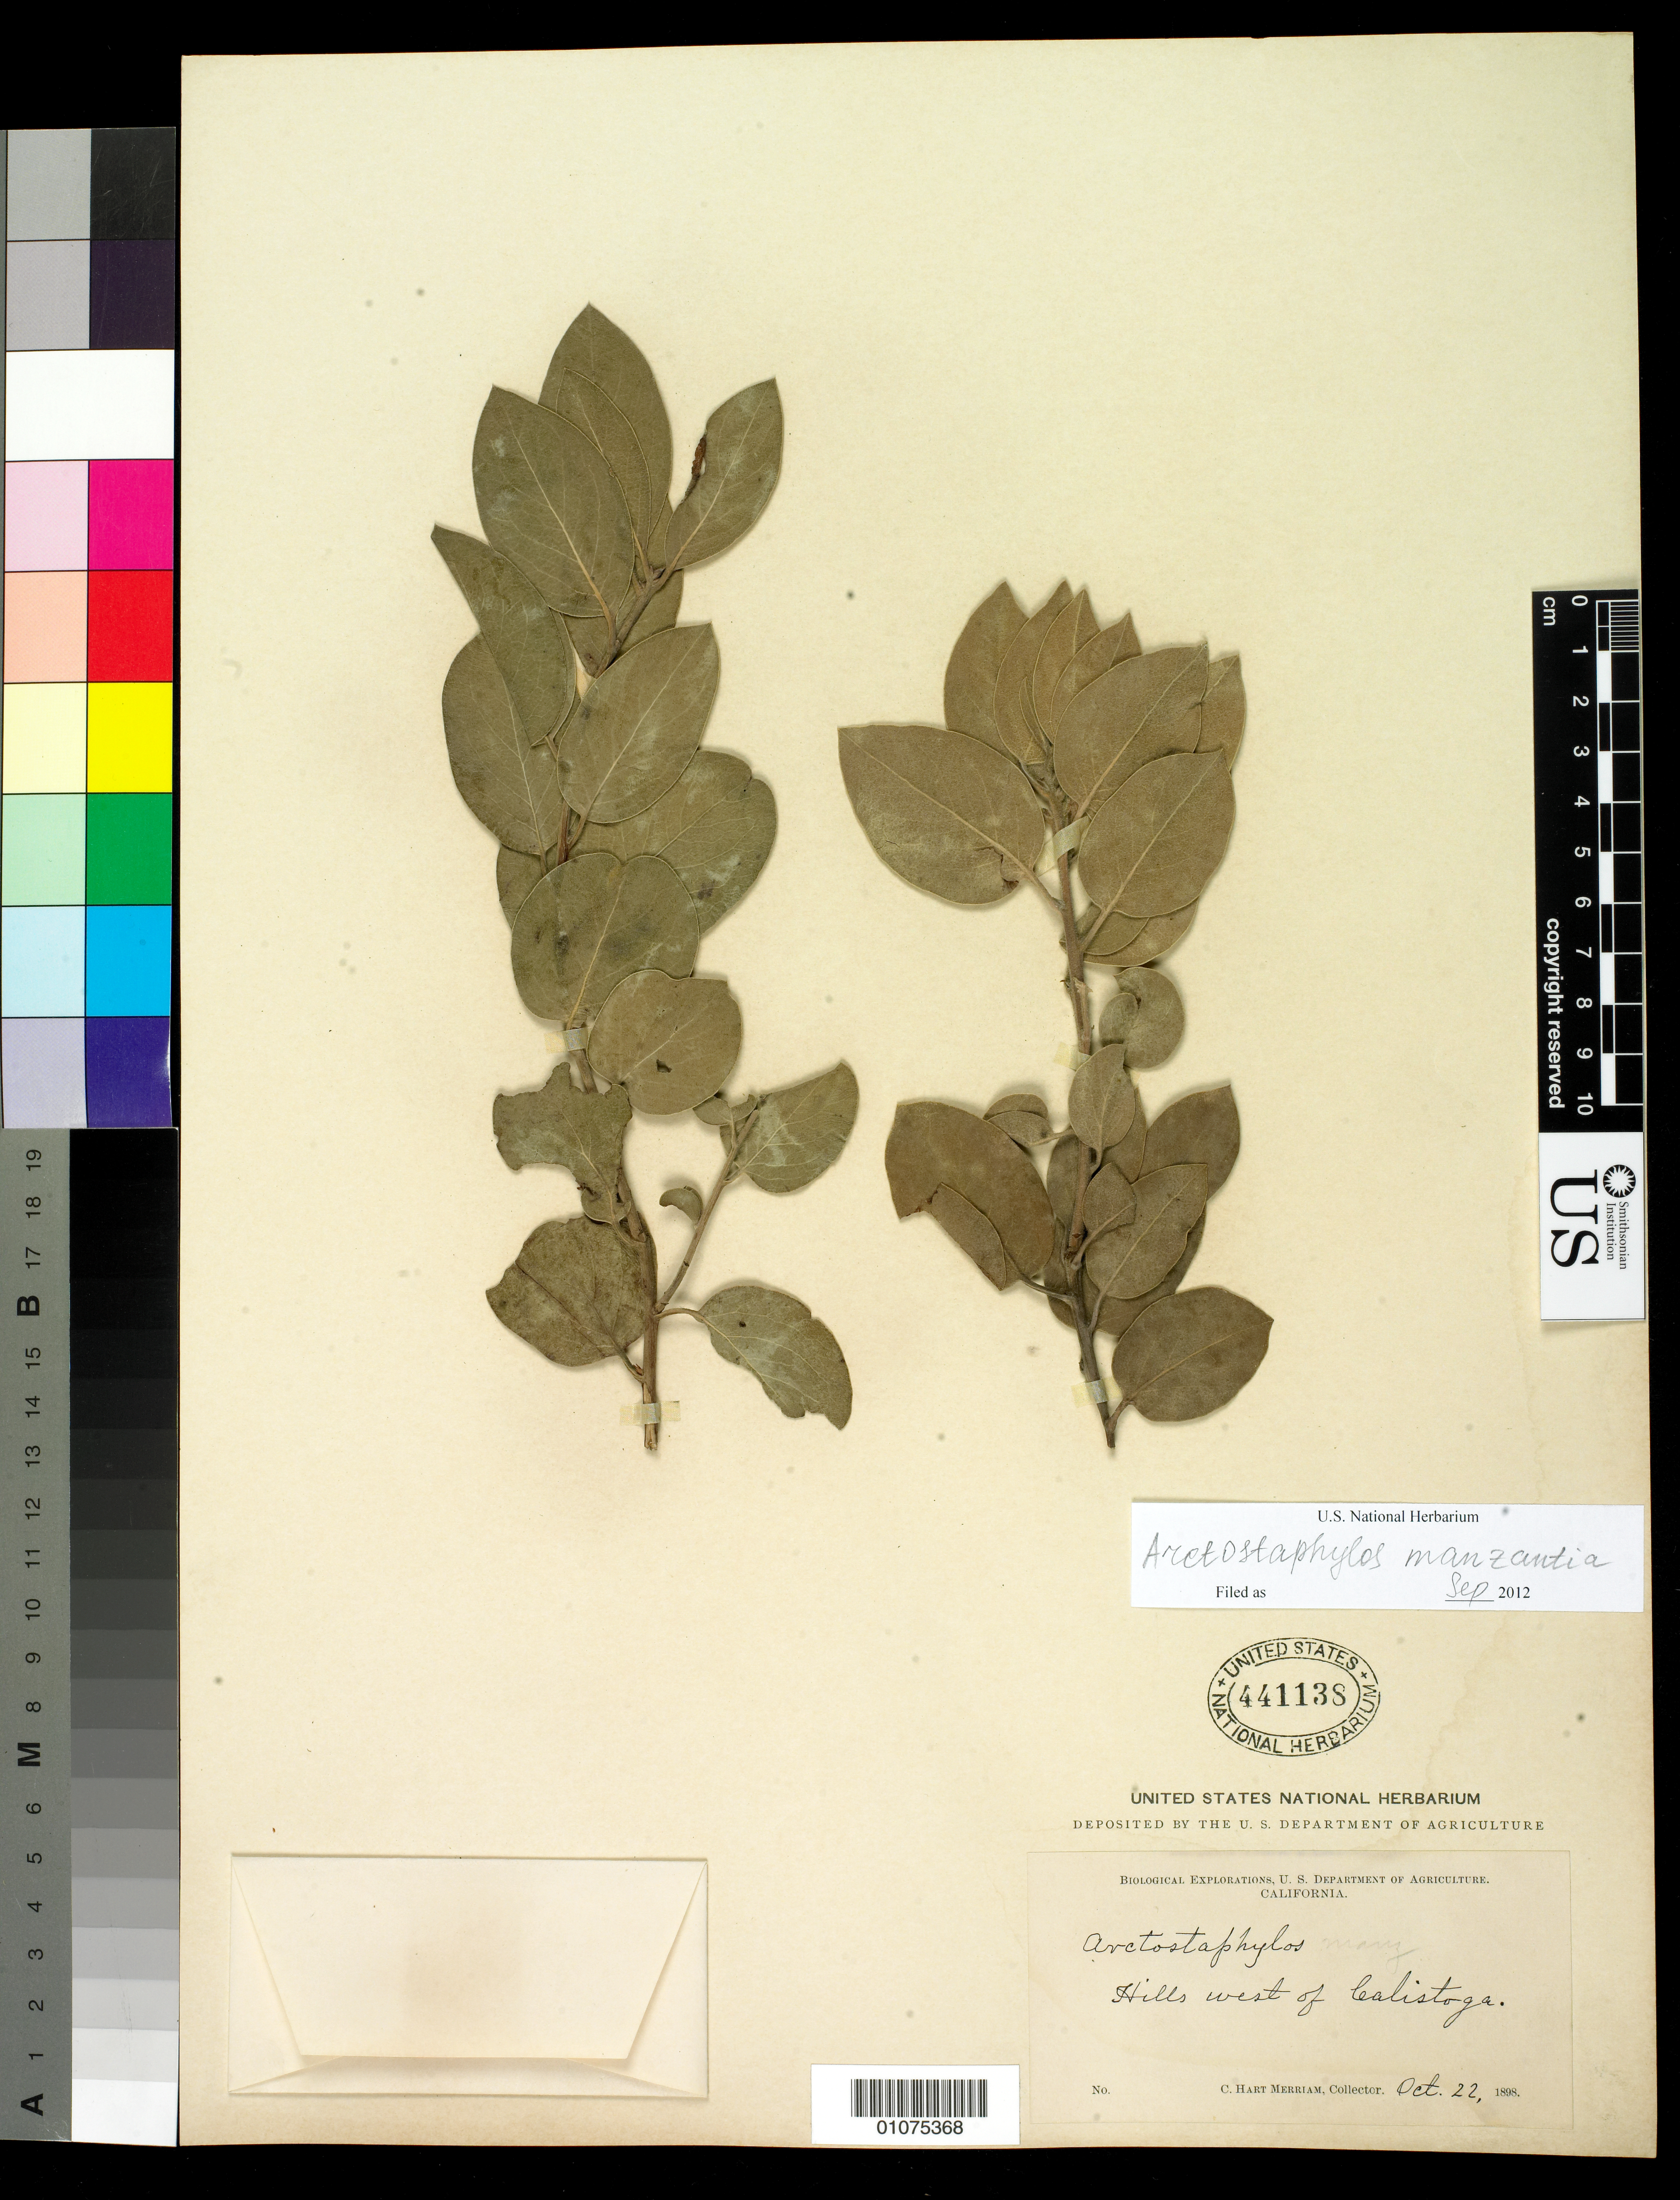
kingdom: Plantae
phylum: Tracheophyta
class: Magnoliopsida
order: Ericales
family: Ericaceae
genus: Arctostaphylos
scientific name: Arctostaphylos manzanita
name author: Parry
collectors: C. Merriam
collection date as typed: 22 Oct 1898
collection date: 1898-10-22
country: United States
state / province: California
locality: hills west of Calistoga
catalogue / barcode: US 441138